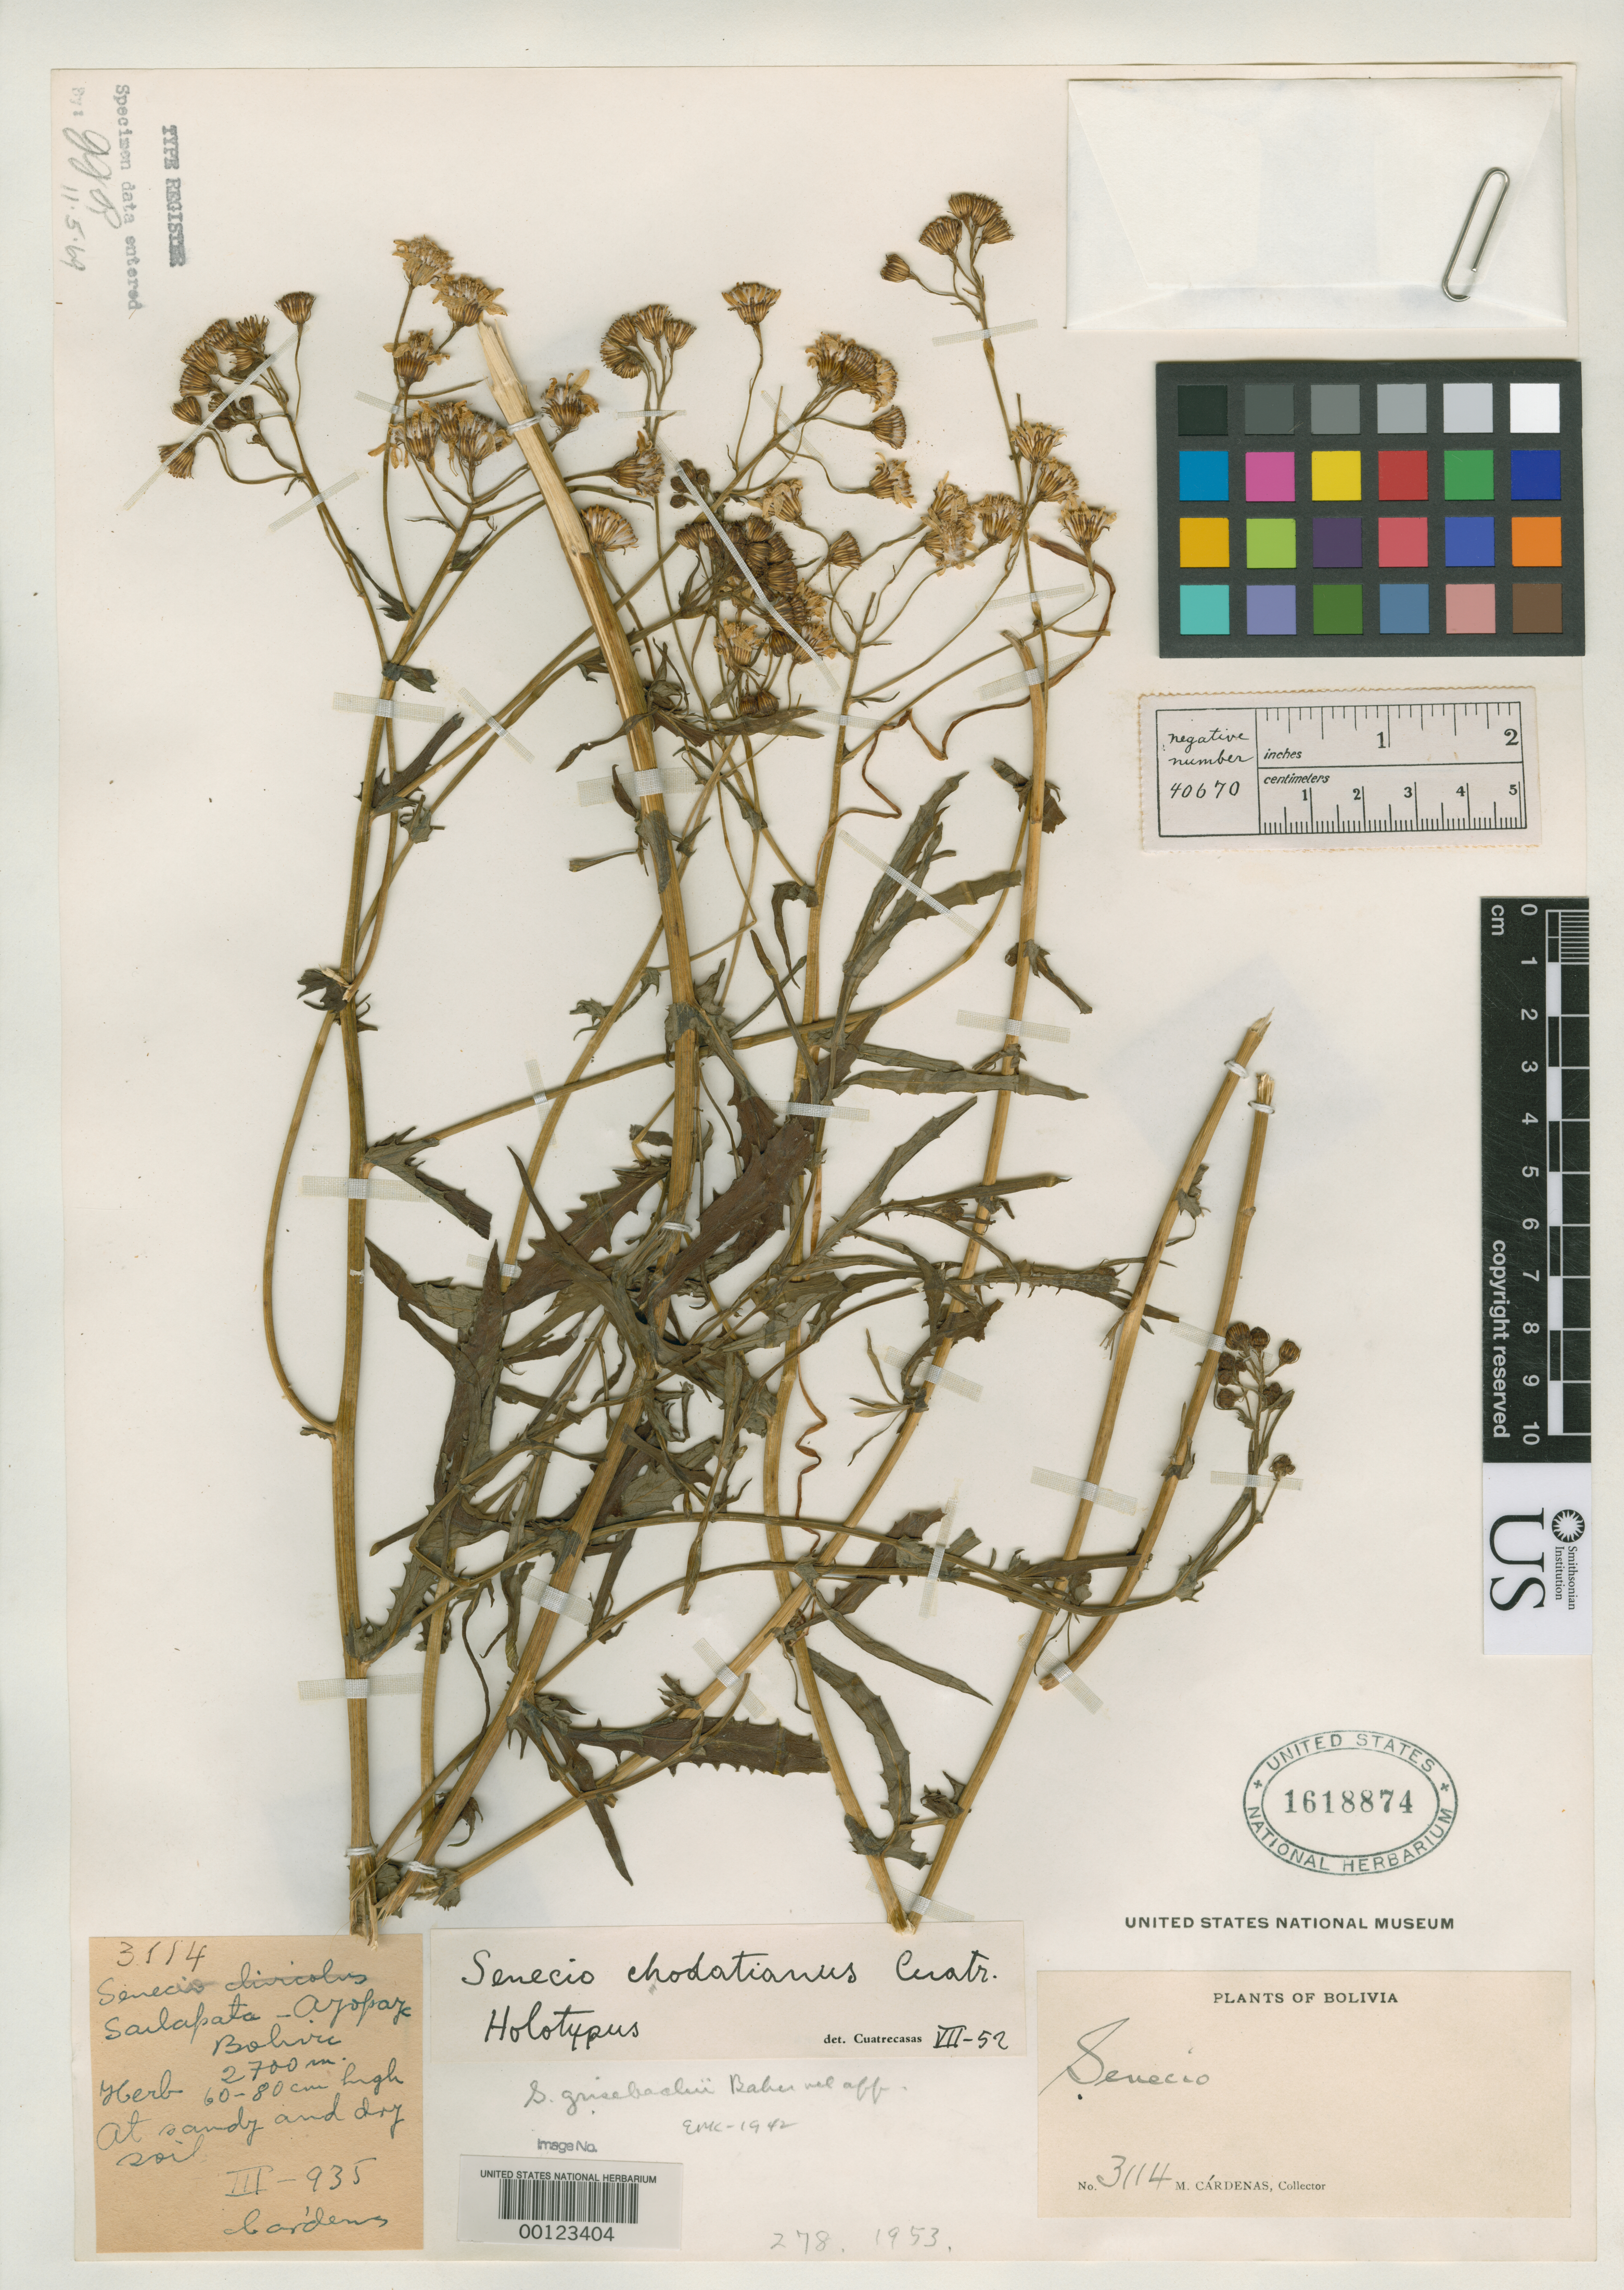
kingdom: Plantae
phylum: Tracheophyta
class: Magnoliopsida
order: Asterales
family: Asteraceae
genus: Senecio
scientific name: Senecio chodatianus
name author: Cuatrec.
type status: Holotype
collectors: M. Cárdenas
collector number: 3114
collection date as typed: Mar 1935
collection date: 1935-03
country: Bolivia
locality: Sailapata.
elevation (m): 2700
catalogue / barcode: US 1618874